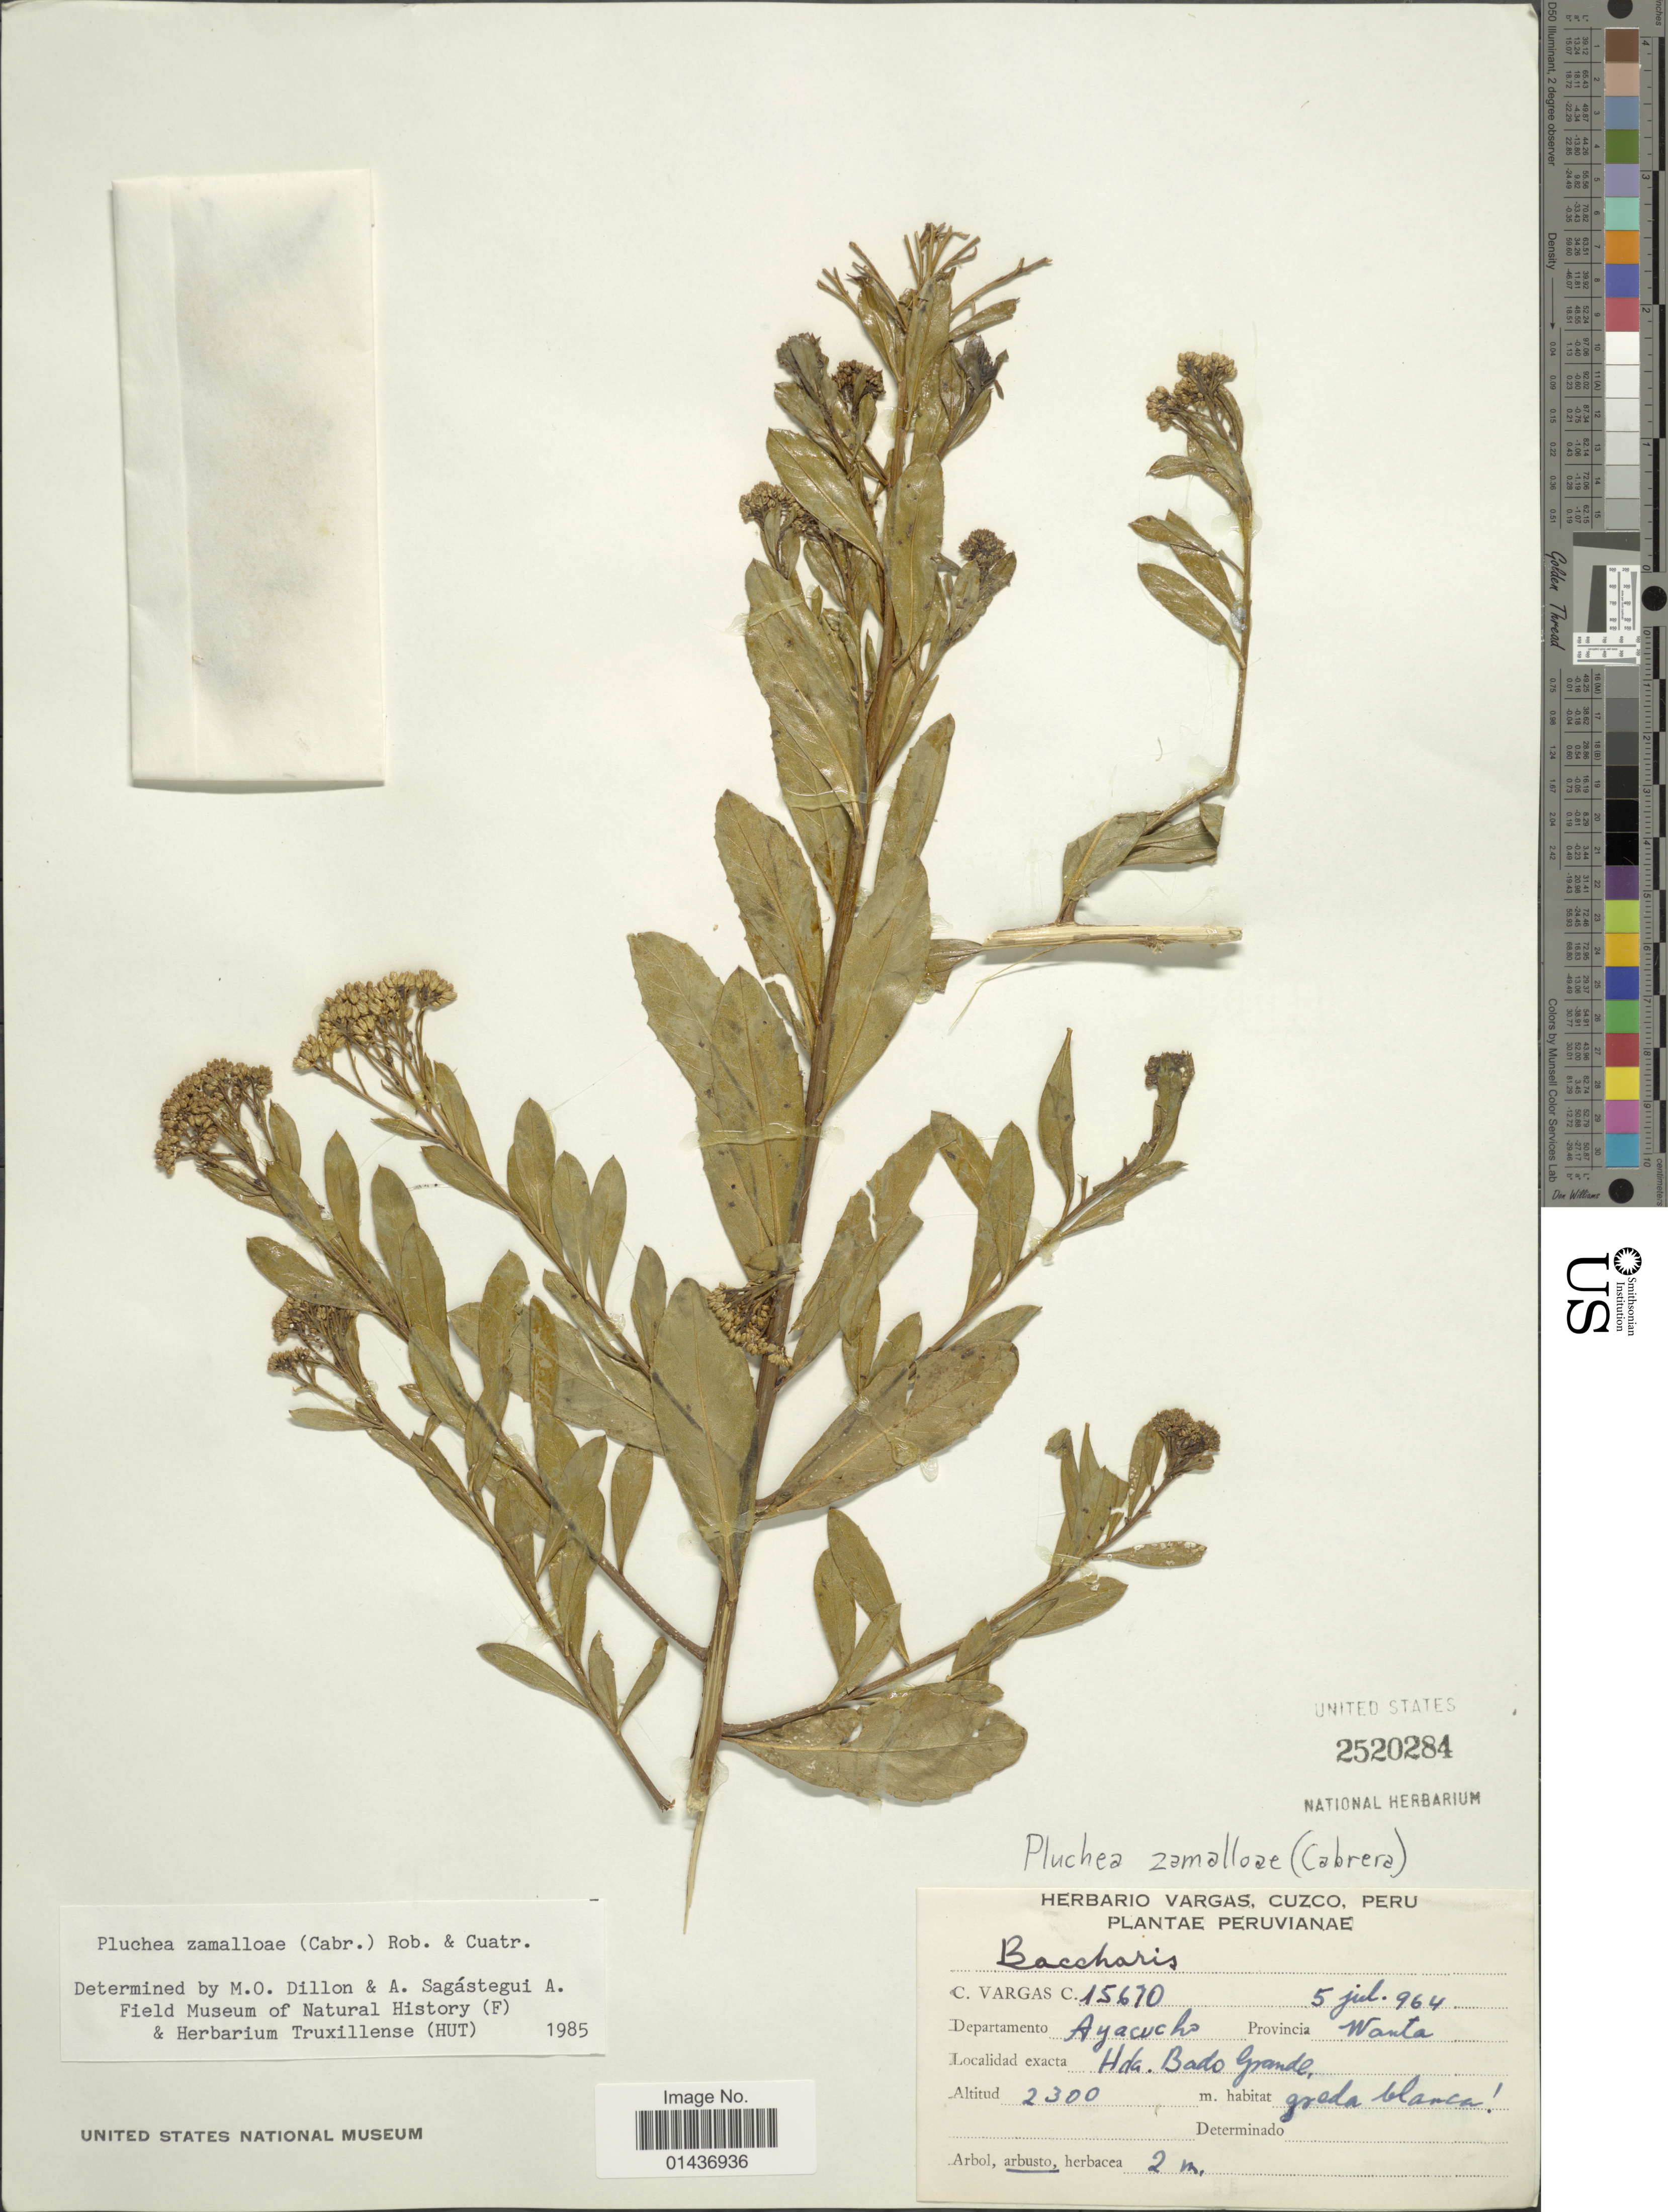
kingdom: Plantae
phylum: Tracheophyta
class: Magnoliopsida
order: Asterales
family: Asteraceae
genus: Pluchea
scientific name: Pluchea zamalloae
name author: (Cabrera) H. Rob. & Cuatrec.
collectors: C. Vargas Calderón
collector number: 15670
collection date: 1964-07-05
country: Peru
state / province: Ayacucho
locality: Departamento Ayacucho, Provincia Wanta, Hda, Bado Grande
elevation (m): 2300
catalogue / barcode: US 2520284